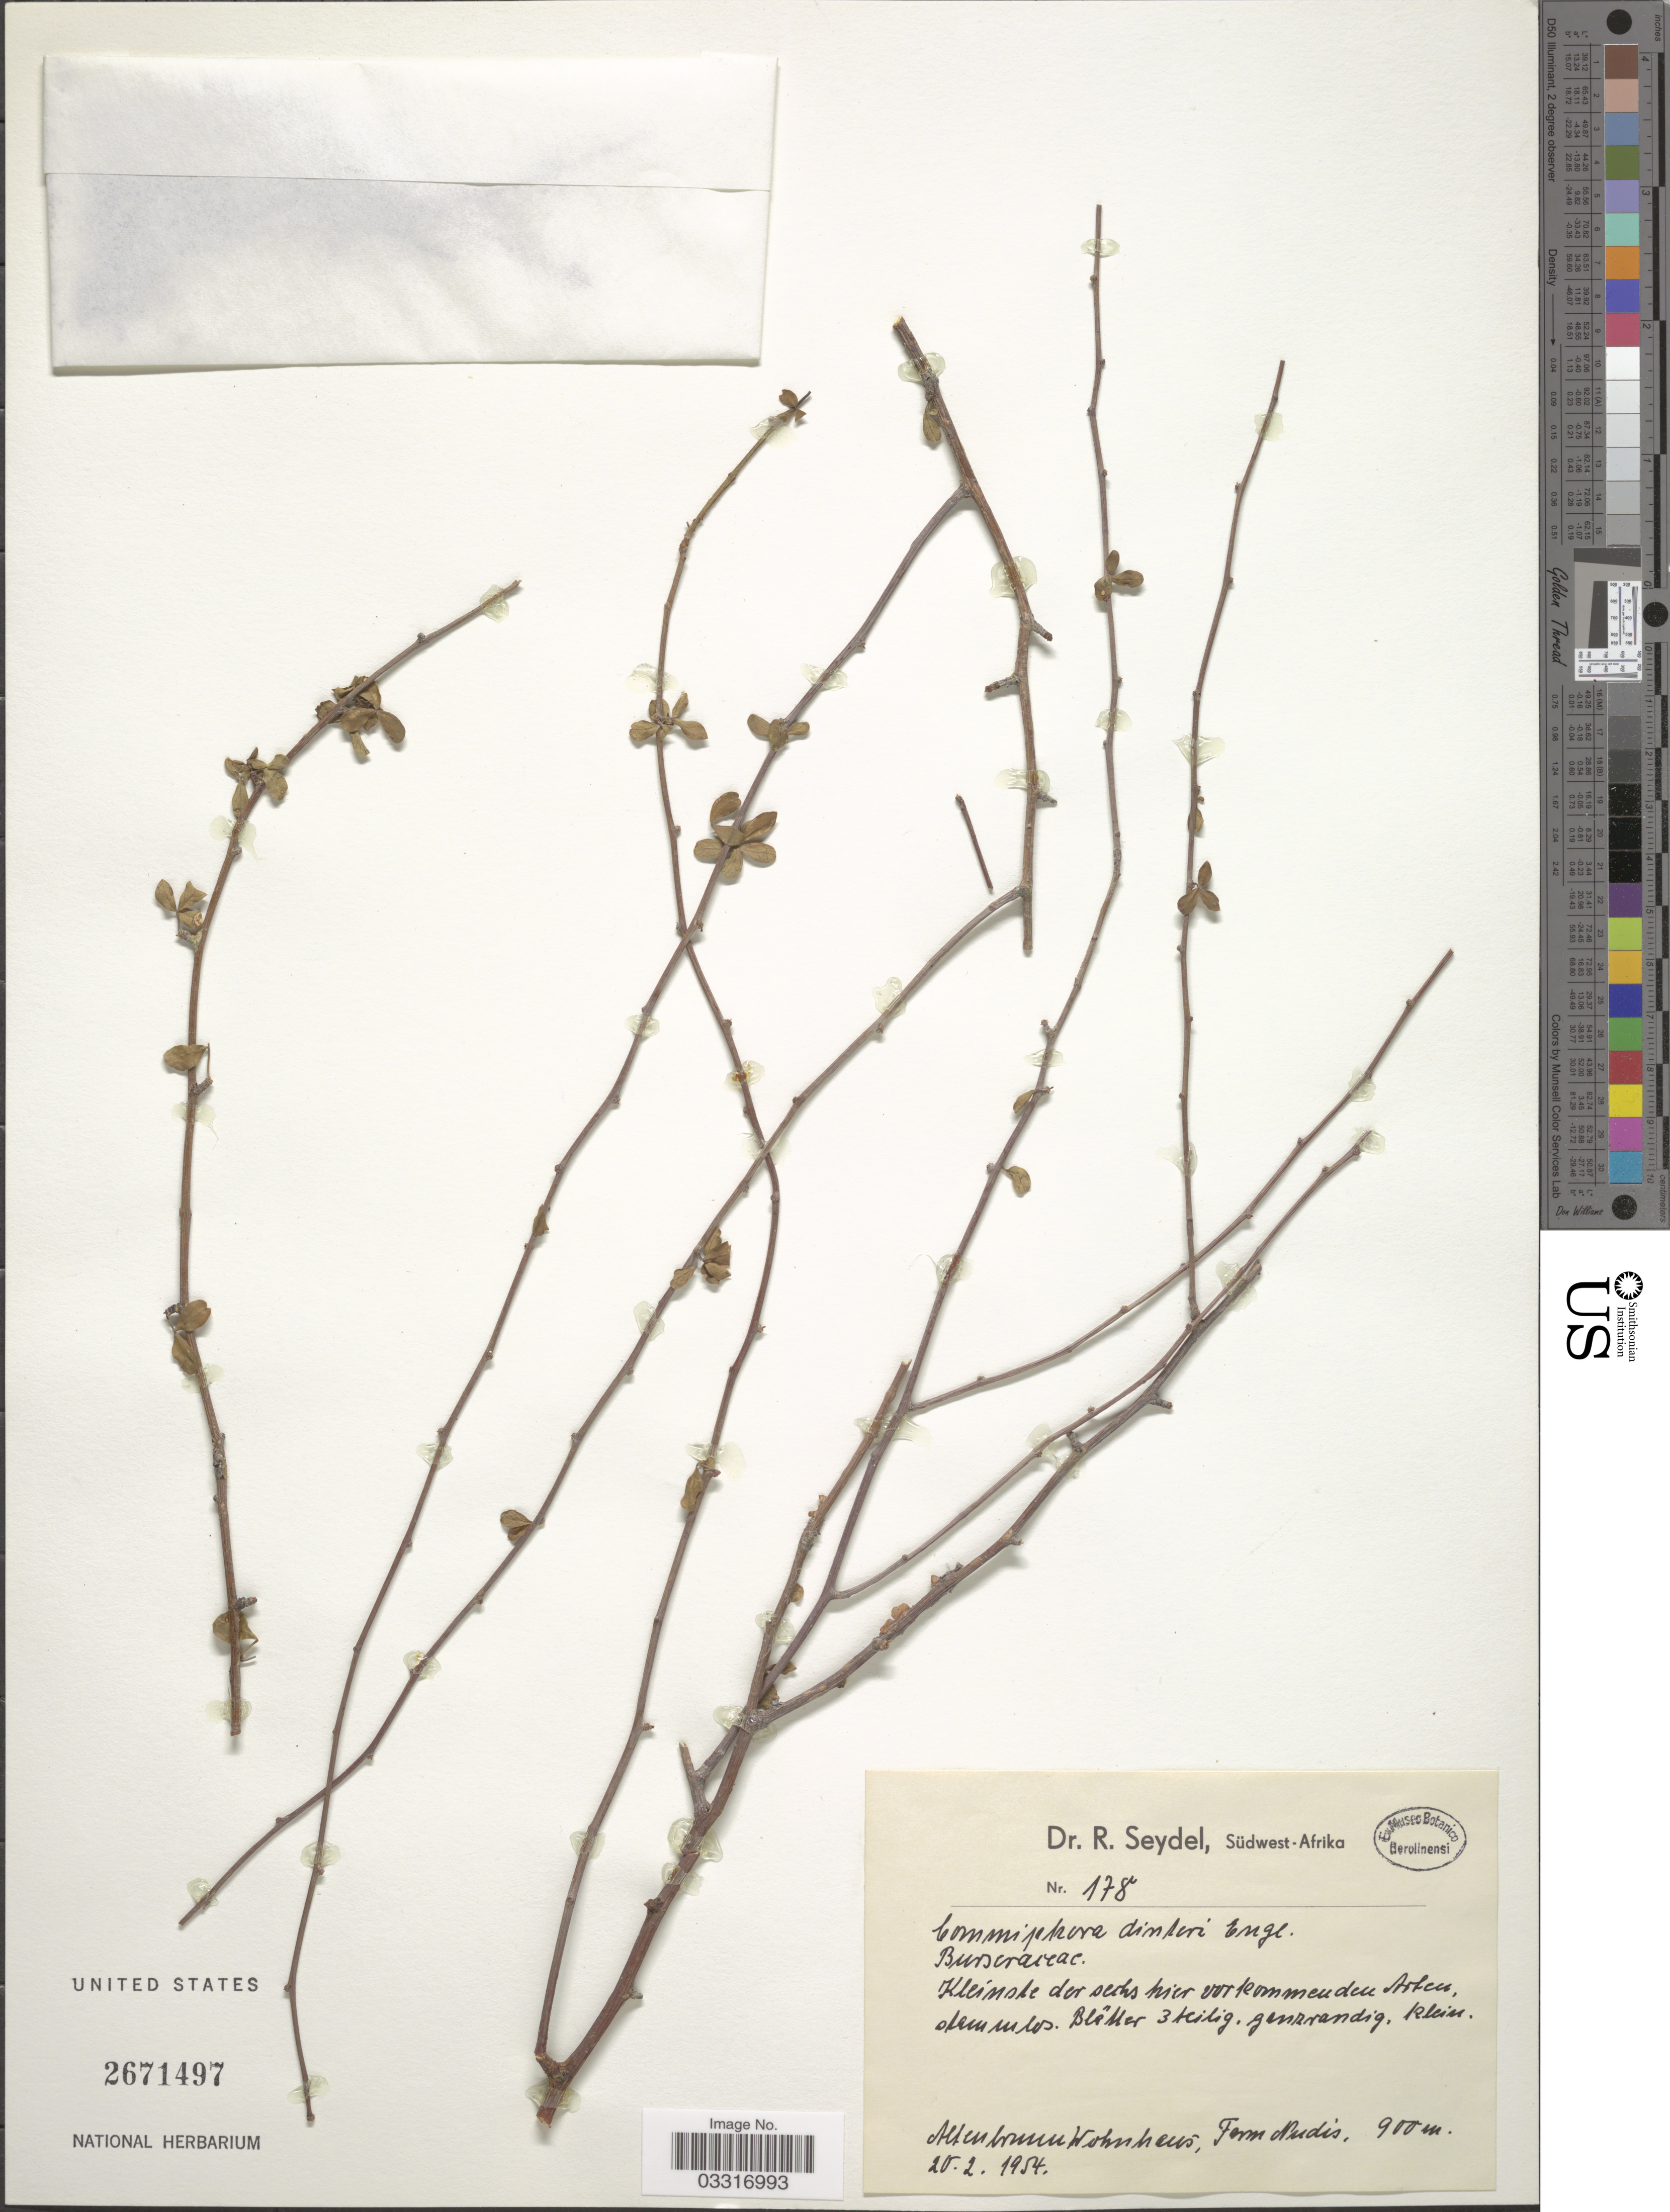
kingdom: Plantae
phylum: Tracheophyta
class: Magnoliopsida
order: Sapindales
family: Burseraceae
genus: Commiphora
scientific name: Commiphora dinteri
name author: Engl.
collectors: R. Seydel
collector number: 178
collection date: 1954-02-20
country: Namibia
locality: Südwest-Afrika. Altenbrunn Wohnhaus, Farm Nudis.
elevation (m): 900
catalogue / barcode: US 2671497